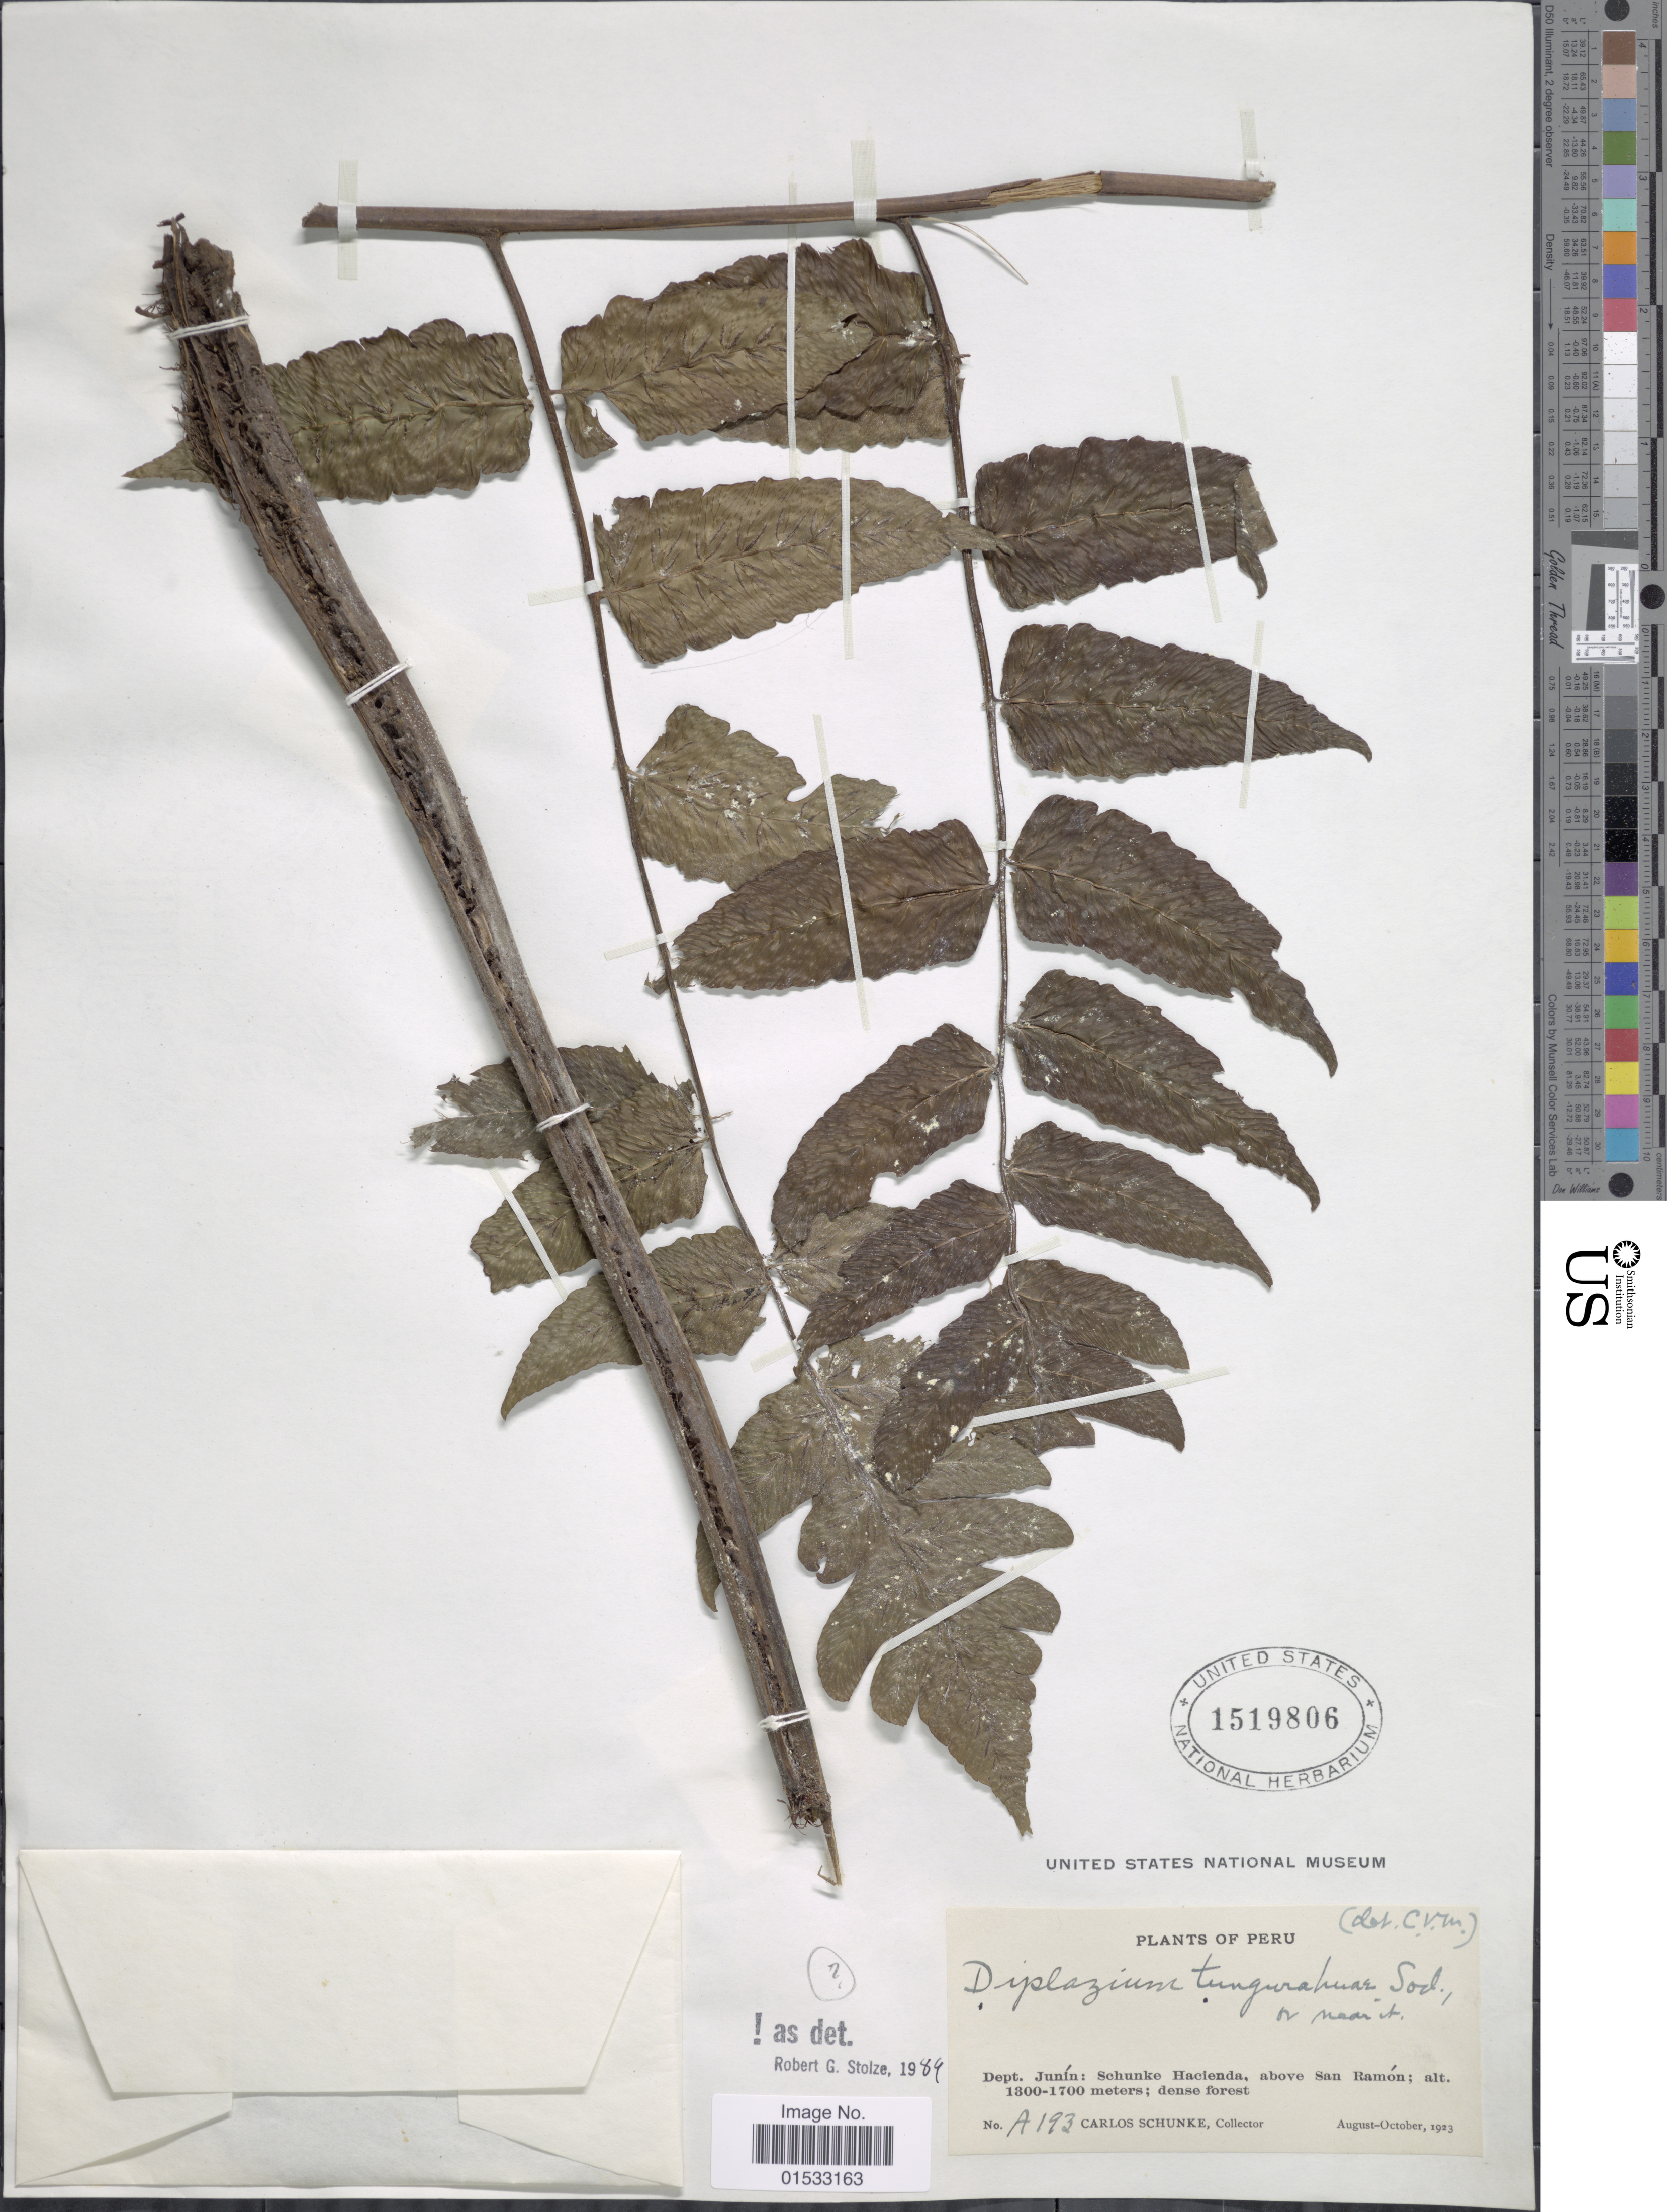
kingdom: Plantae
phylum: Tracheophyta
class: Polypodiopsida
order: Polypodiales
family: Athyriaceae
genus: Diplazium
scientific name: Diplazium tungurahuae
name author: (Sodiro) C. Chr.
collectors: C. Schunke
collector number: A193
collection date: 1923-08/1923-10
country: Peru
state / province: Junín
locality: Schunke Hacienda, above San Ramón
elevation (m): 1300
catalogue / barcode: US 1519806